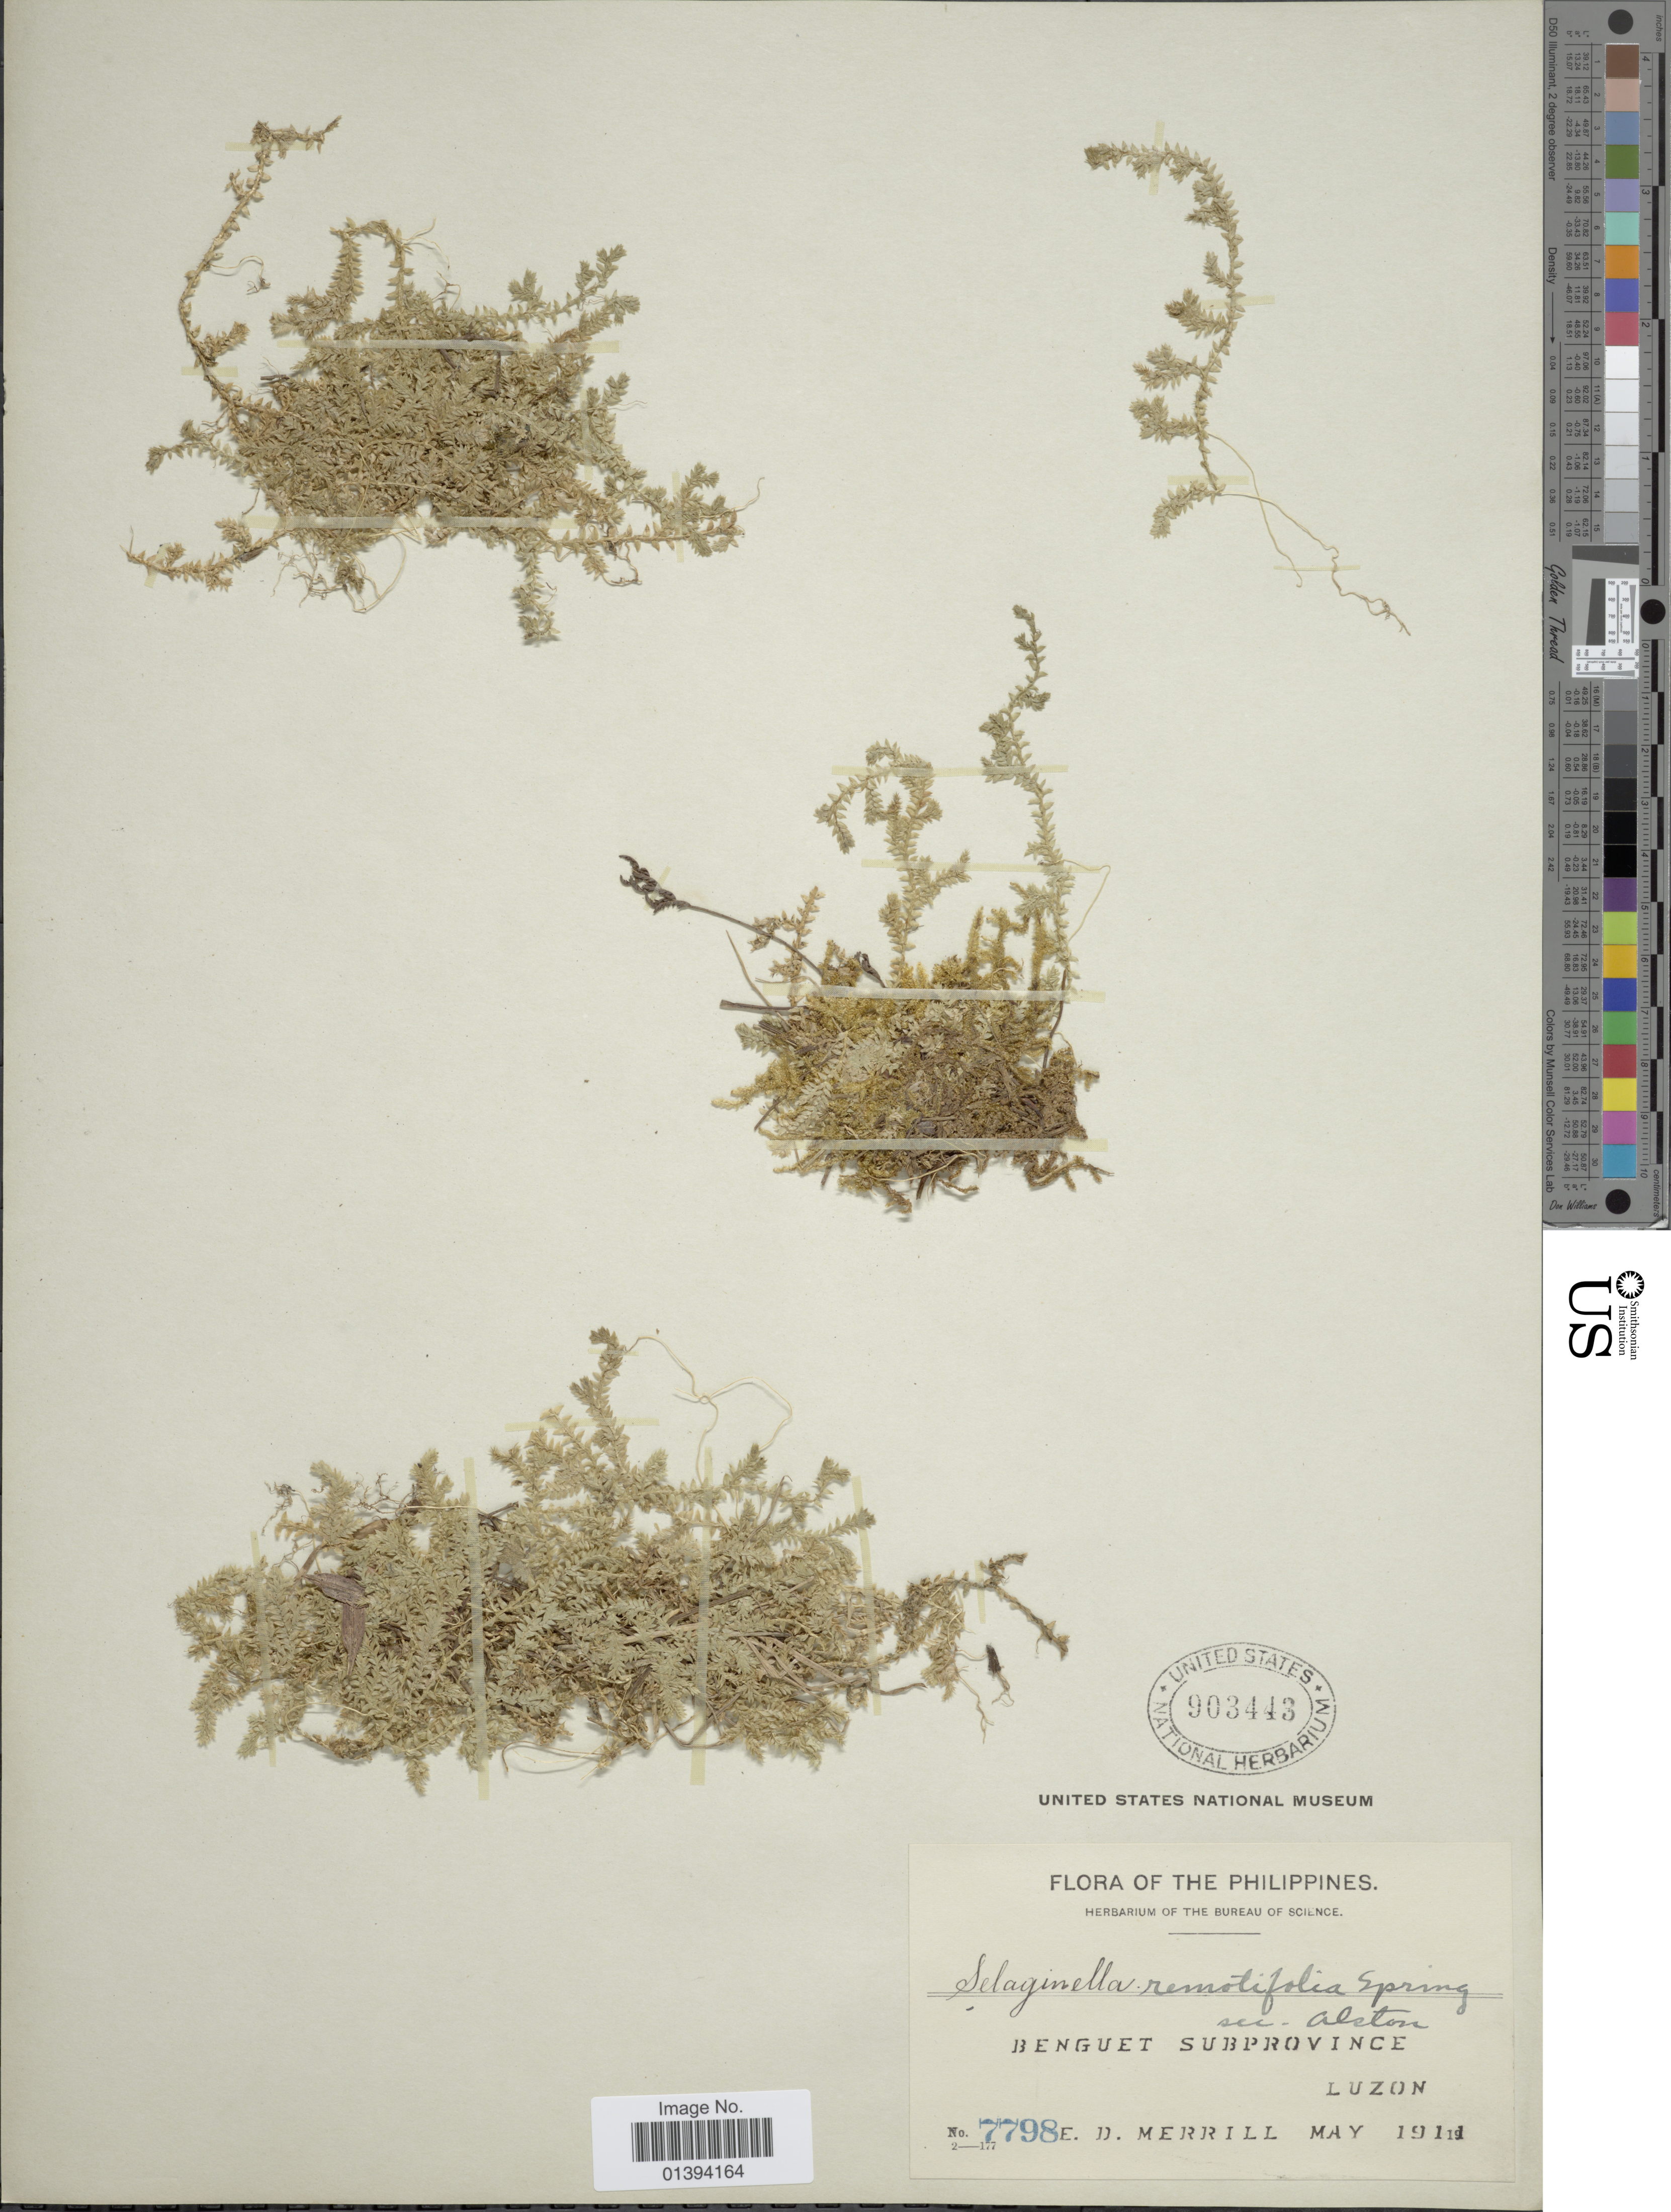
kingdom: Plantae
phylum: Tracheophyta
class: Lycopodiopsida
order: Selaginellales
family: Selaginellaceae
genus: Selaginella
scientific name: Selaginella remotifolia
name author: Spring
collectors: E. D. Merrill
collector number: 7798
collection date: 1911-05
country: Philippines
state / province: Central Luzon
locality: Benguet Subprovince, Luzon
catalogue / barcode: US 903443